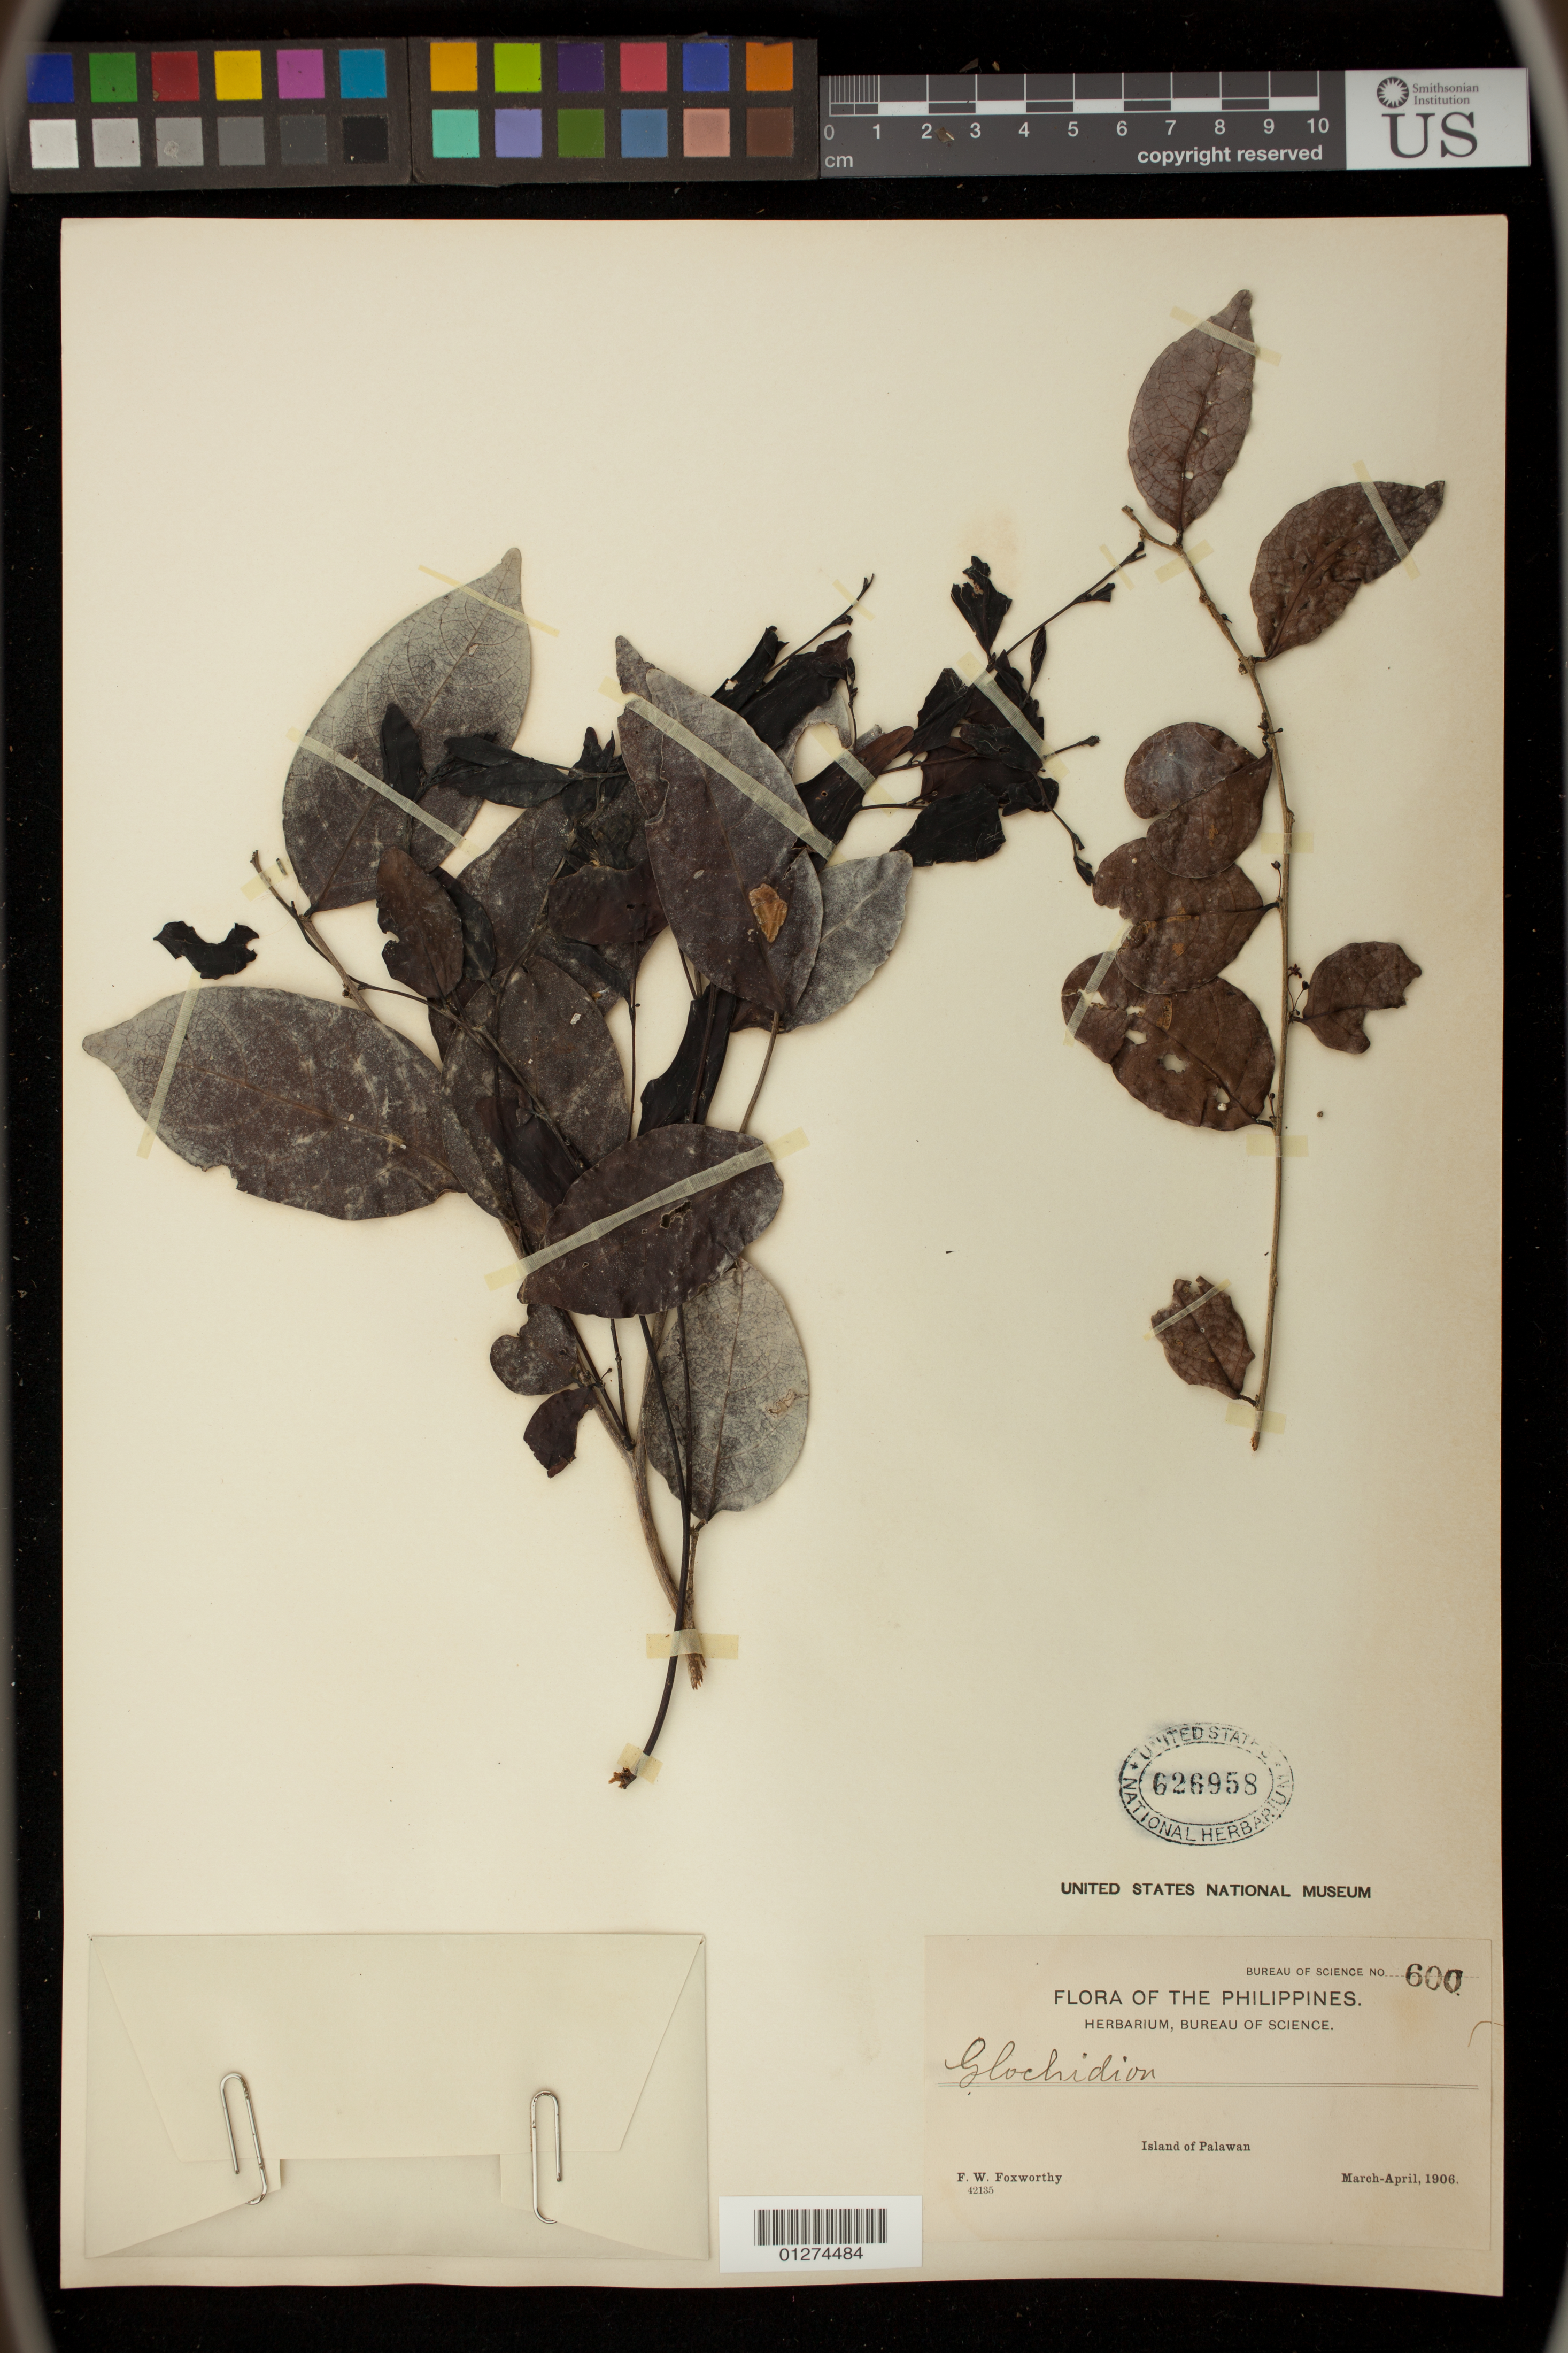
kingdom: Plantae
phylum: Tracheophyta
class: Magnoliopsida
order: Malpighiales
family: Phyllanthaceae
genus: Glochidion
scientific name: Glochidion sp.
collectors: F. W. Foxworthy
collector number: Bur. Sci. 600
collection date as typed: Mar 1906 to -- Apr 1906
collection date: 1906-03/1906-04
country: Philippines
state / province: Mimaropa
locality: Island of Palawan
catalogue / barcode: US 626958